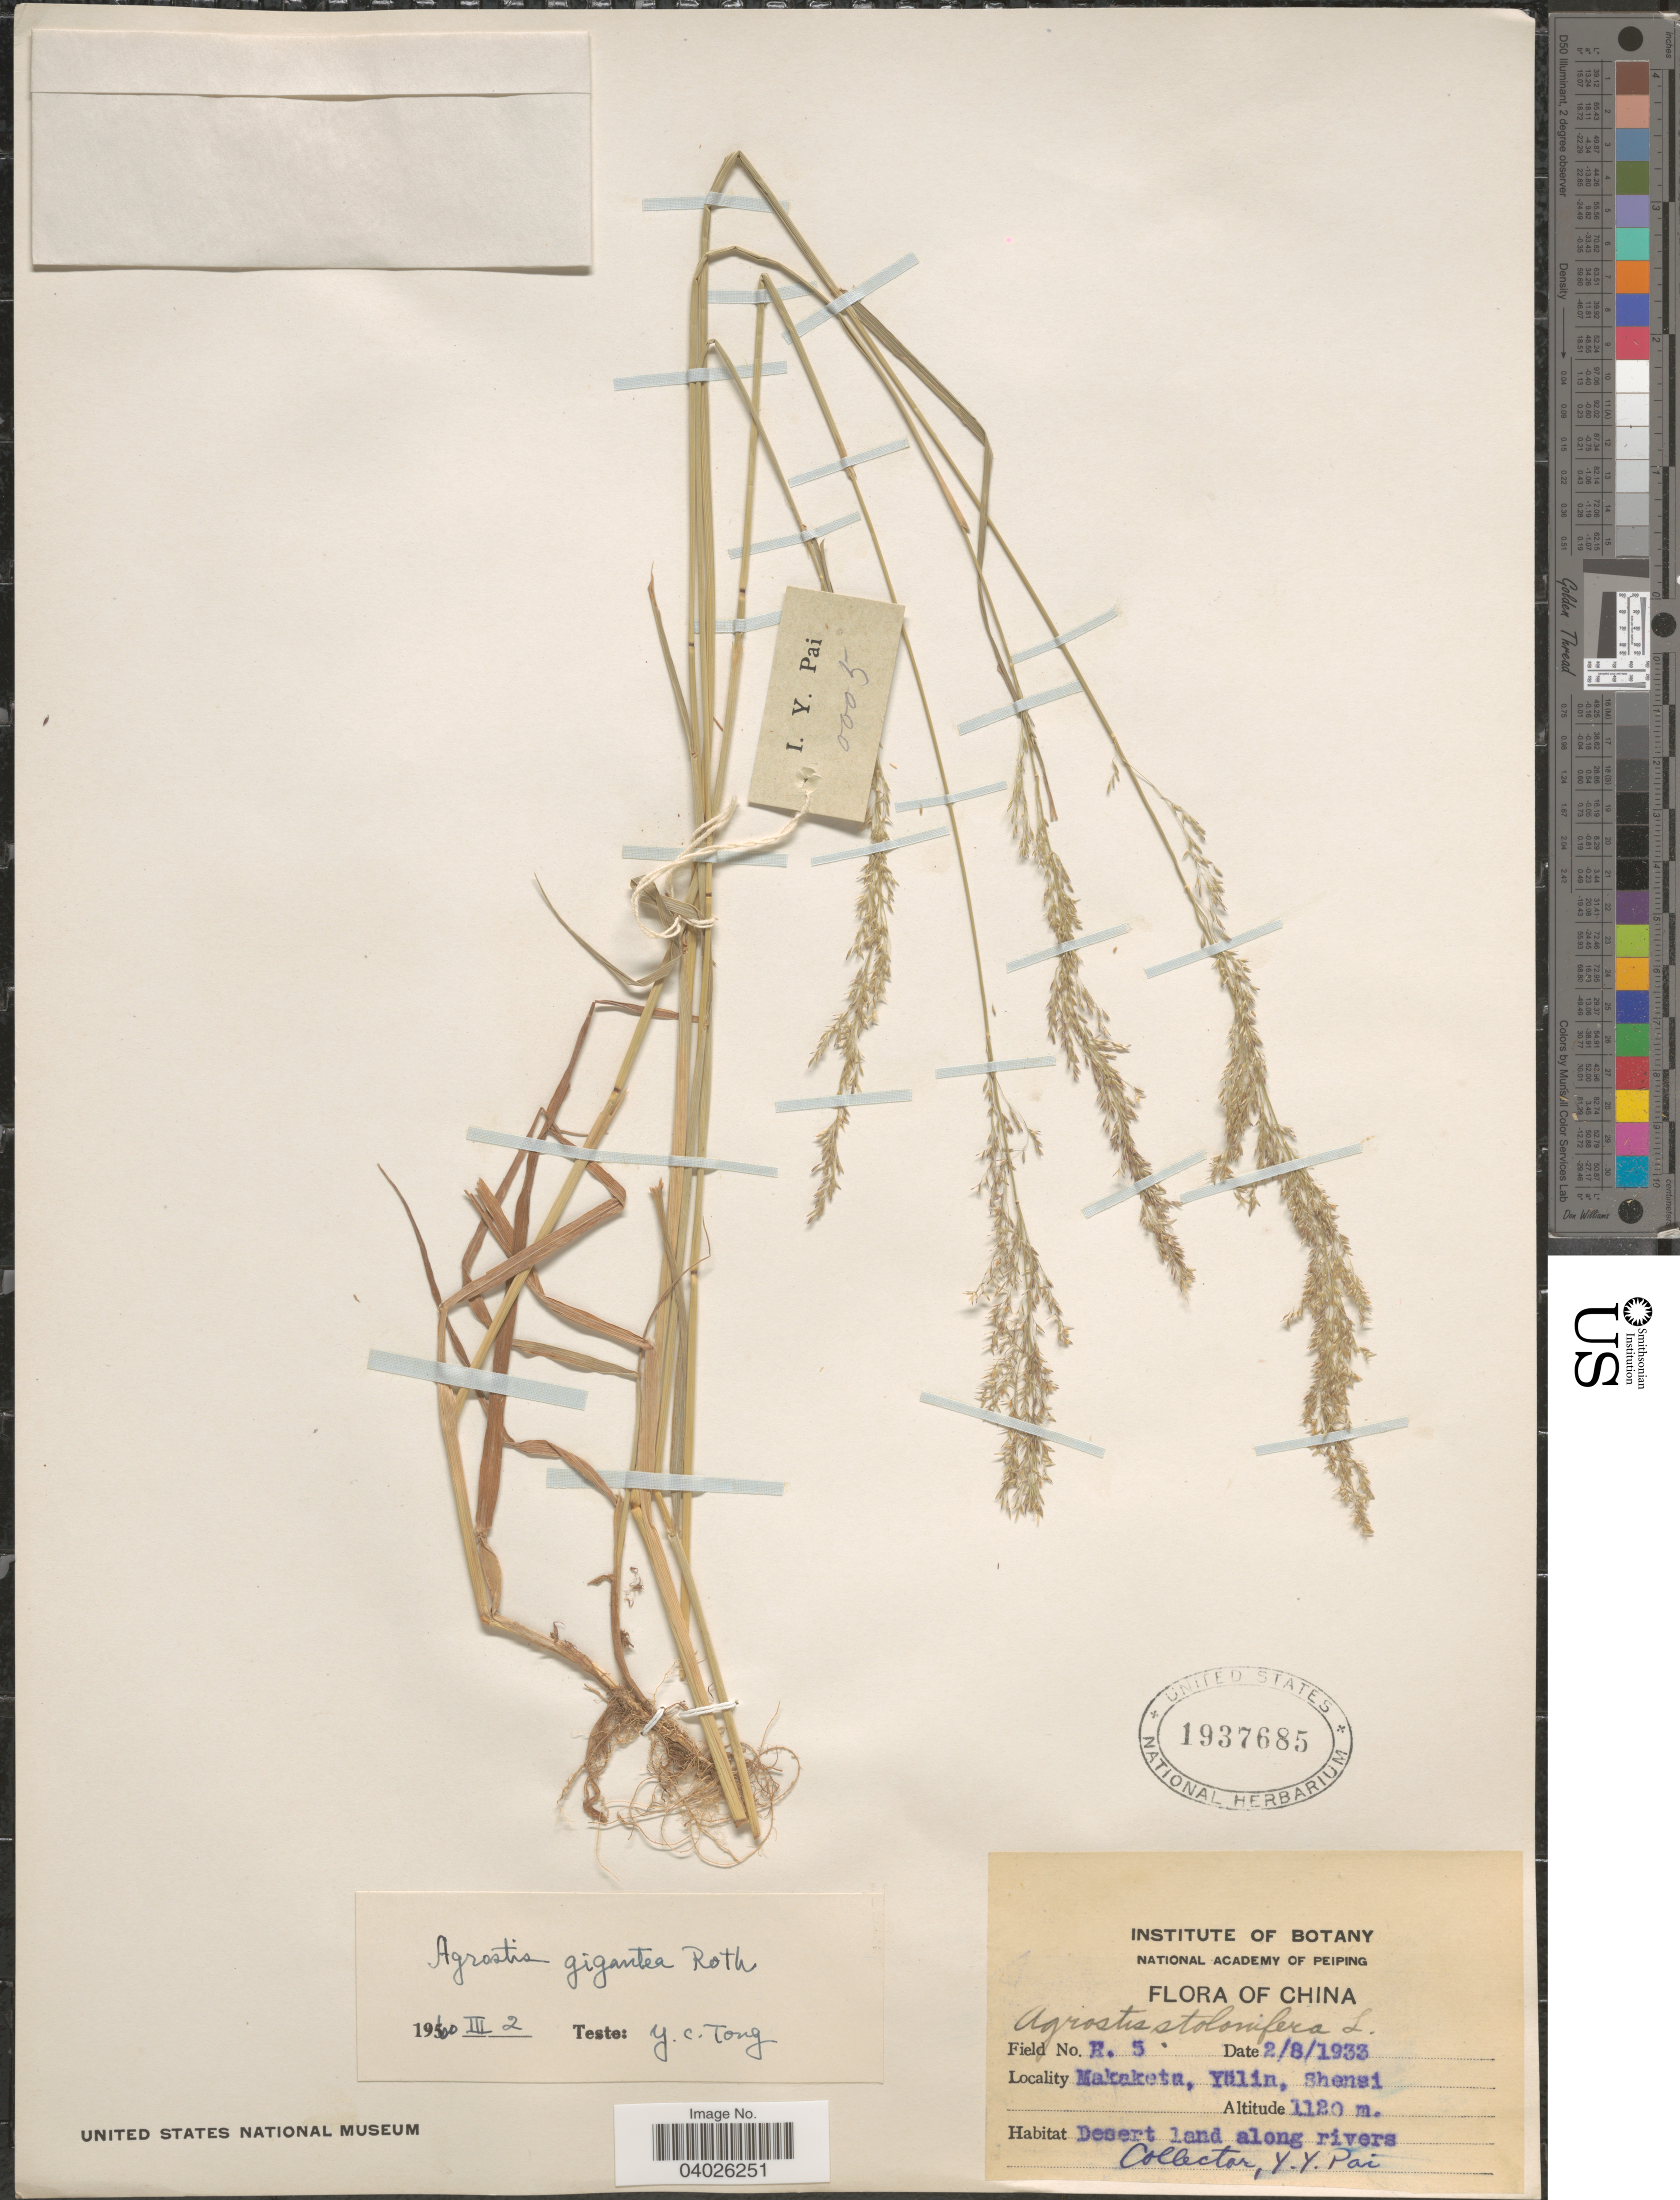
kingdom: Plantae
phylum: Tracheophyta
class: Liliopsida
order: Poales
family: Poaceae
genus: Agrostis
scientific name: Agrostis gigantea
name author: Roth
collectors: Y. Pai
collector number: R5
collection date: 1933-08-02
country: China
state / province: Shaanxi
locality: Makaketu, Yülin, Shensi.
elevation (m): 1120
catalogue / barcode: US 1937685